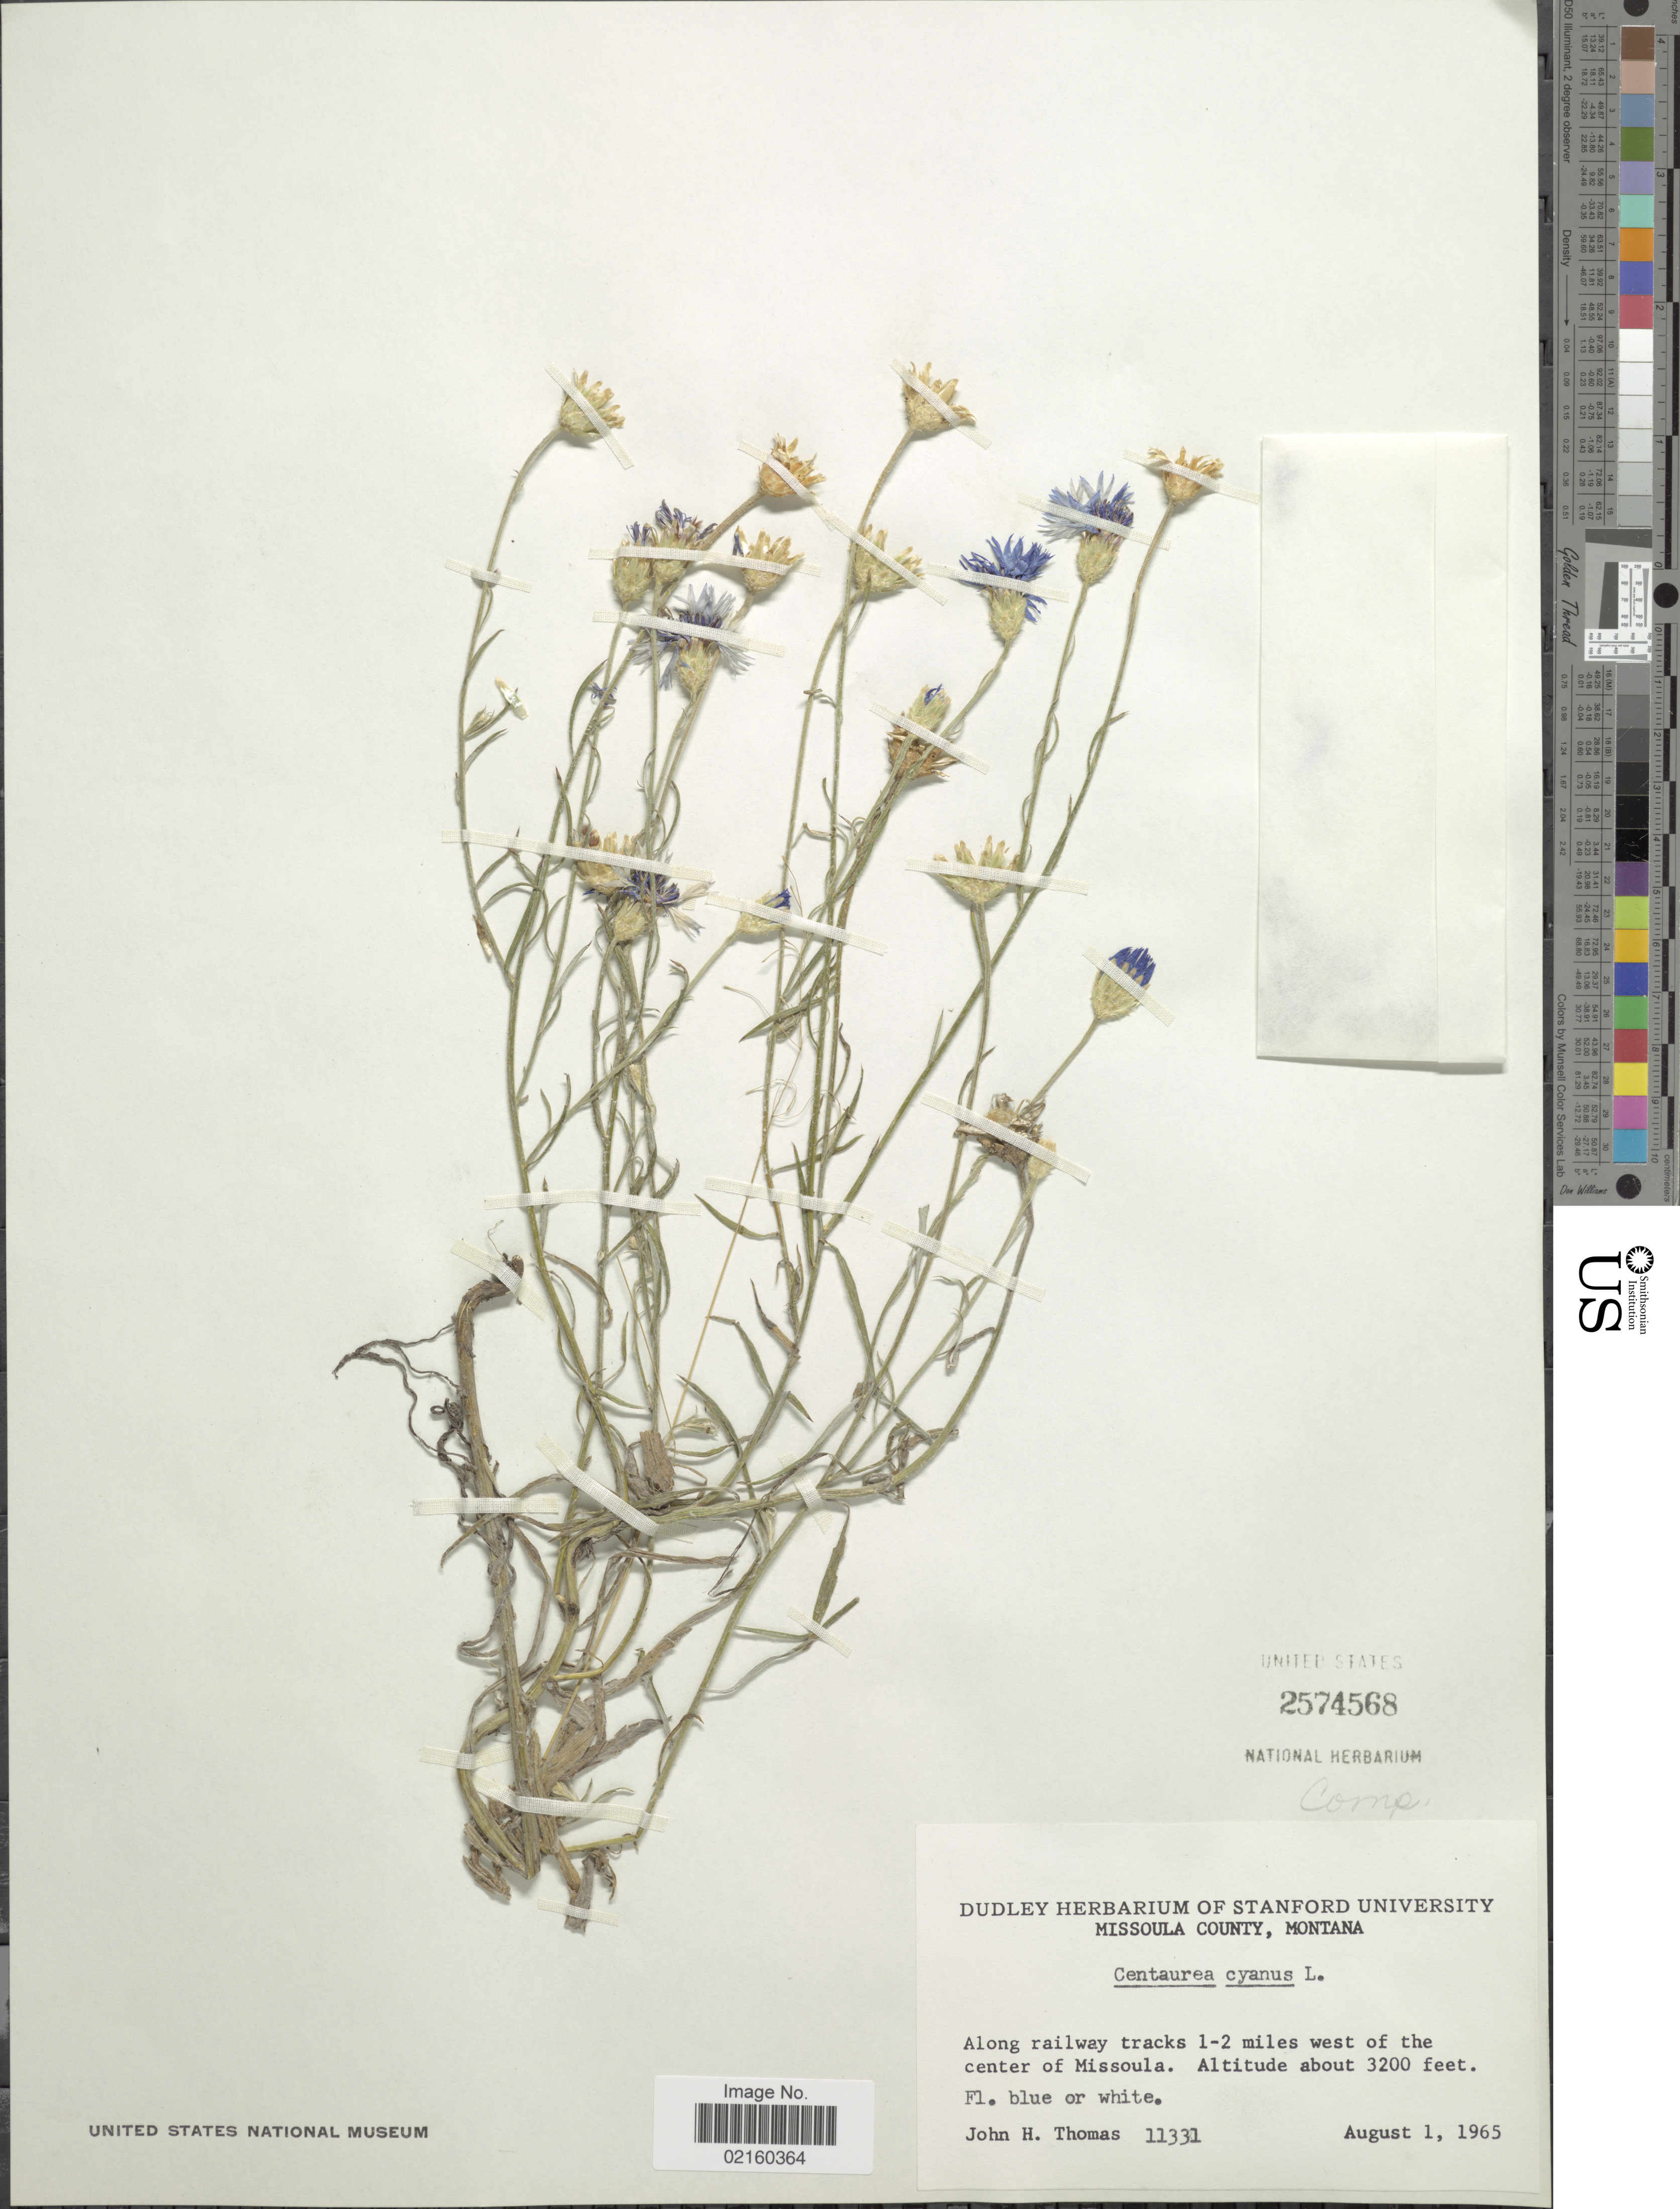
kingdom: Plantae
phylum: Tracheophyta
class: Magnoliopsida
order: Asterales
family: Asteraceae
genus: Centaurea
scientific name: Centaurea cyanus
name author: L.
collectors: J. H. Thomas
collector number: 11331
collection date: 1965-08-01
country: United States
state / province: Montana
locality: Missoula County, 1-2 miles west of the center of Missoula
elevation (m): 975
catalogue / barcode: US 2574568